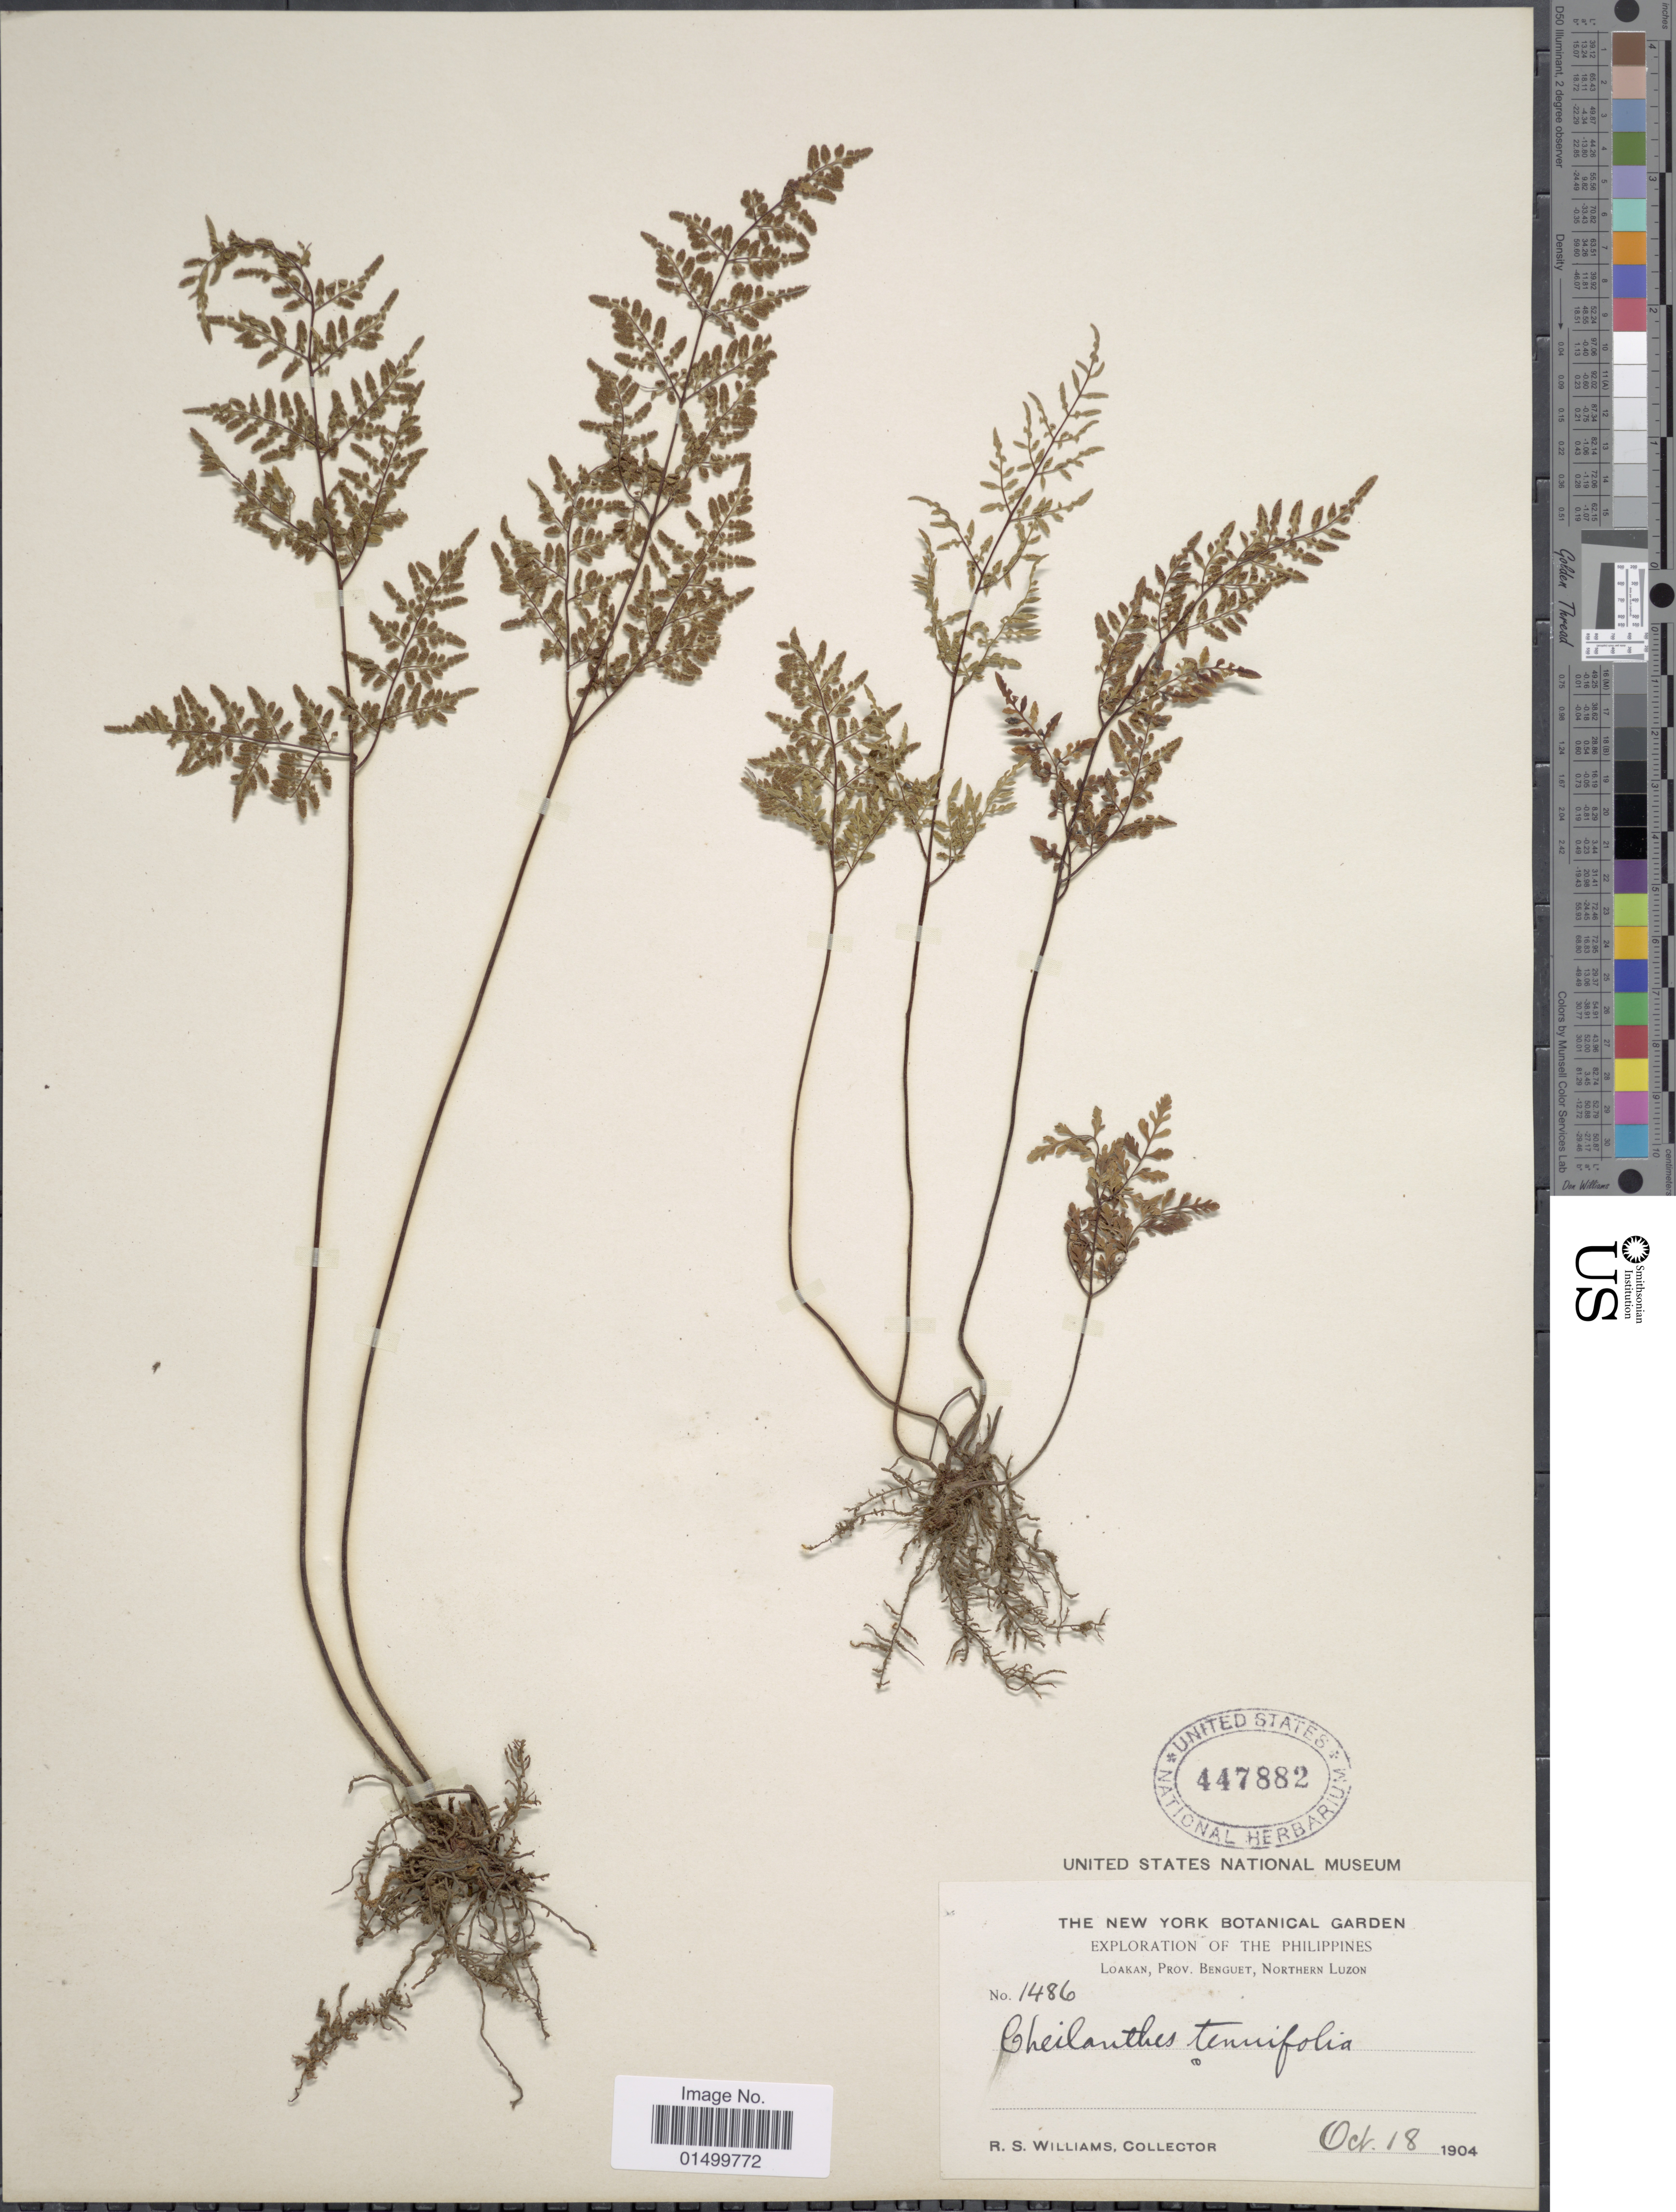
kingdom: Plantae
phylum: Tracheophyta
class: Polypodiopsida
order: Polypodiales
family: Pteridaceae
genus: Cheilanthes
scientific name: Cheilanthes tenuifolia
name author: (Burm. f.) Sw.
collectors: R. S. Williams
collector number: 1486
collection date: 1904-10-18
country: Philippines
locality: Loakan, Prov. Benguet, Northern Luzon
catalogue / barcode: US 447882